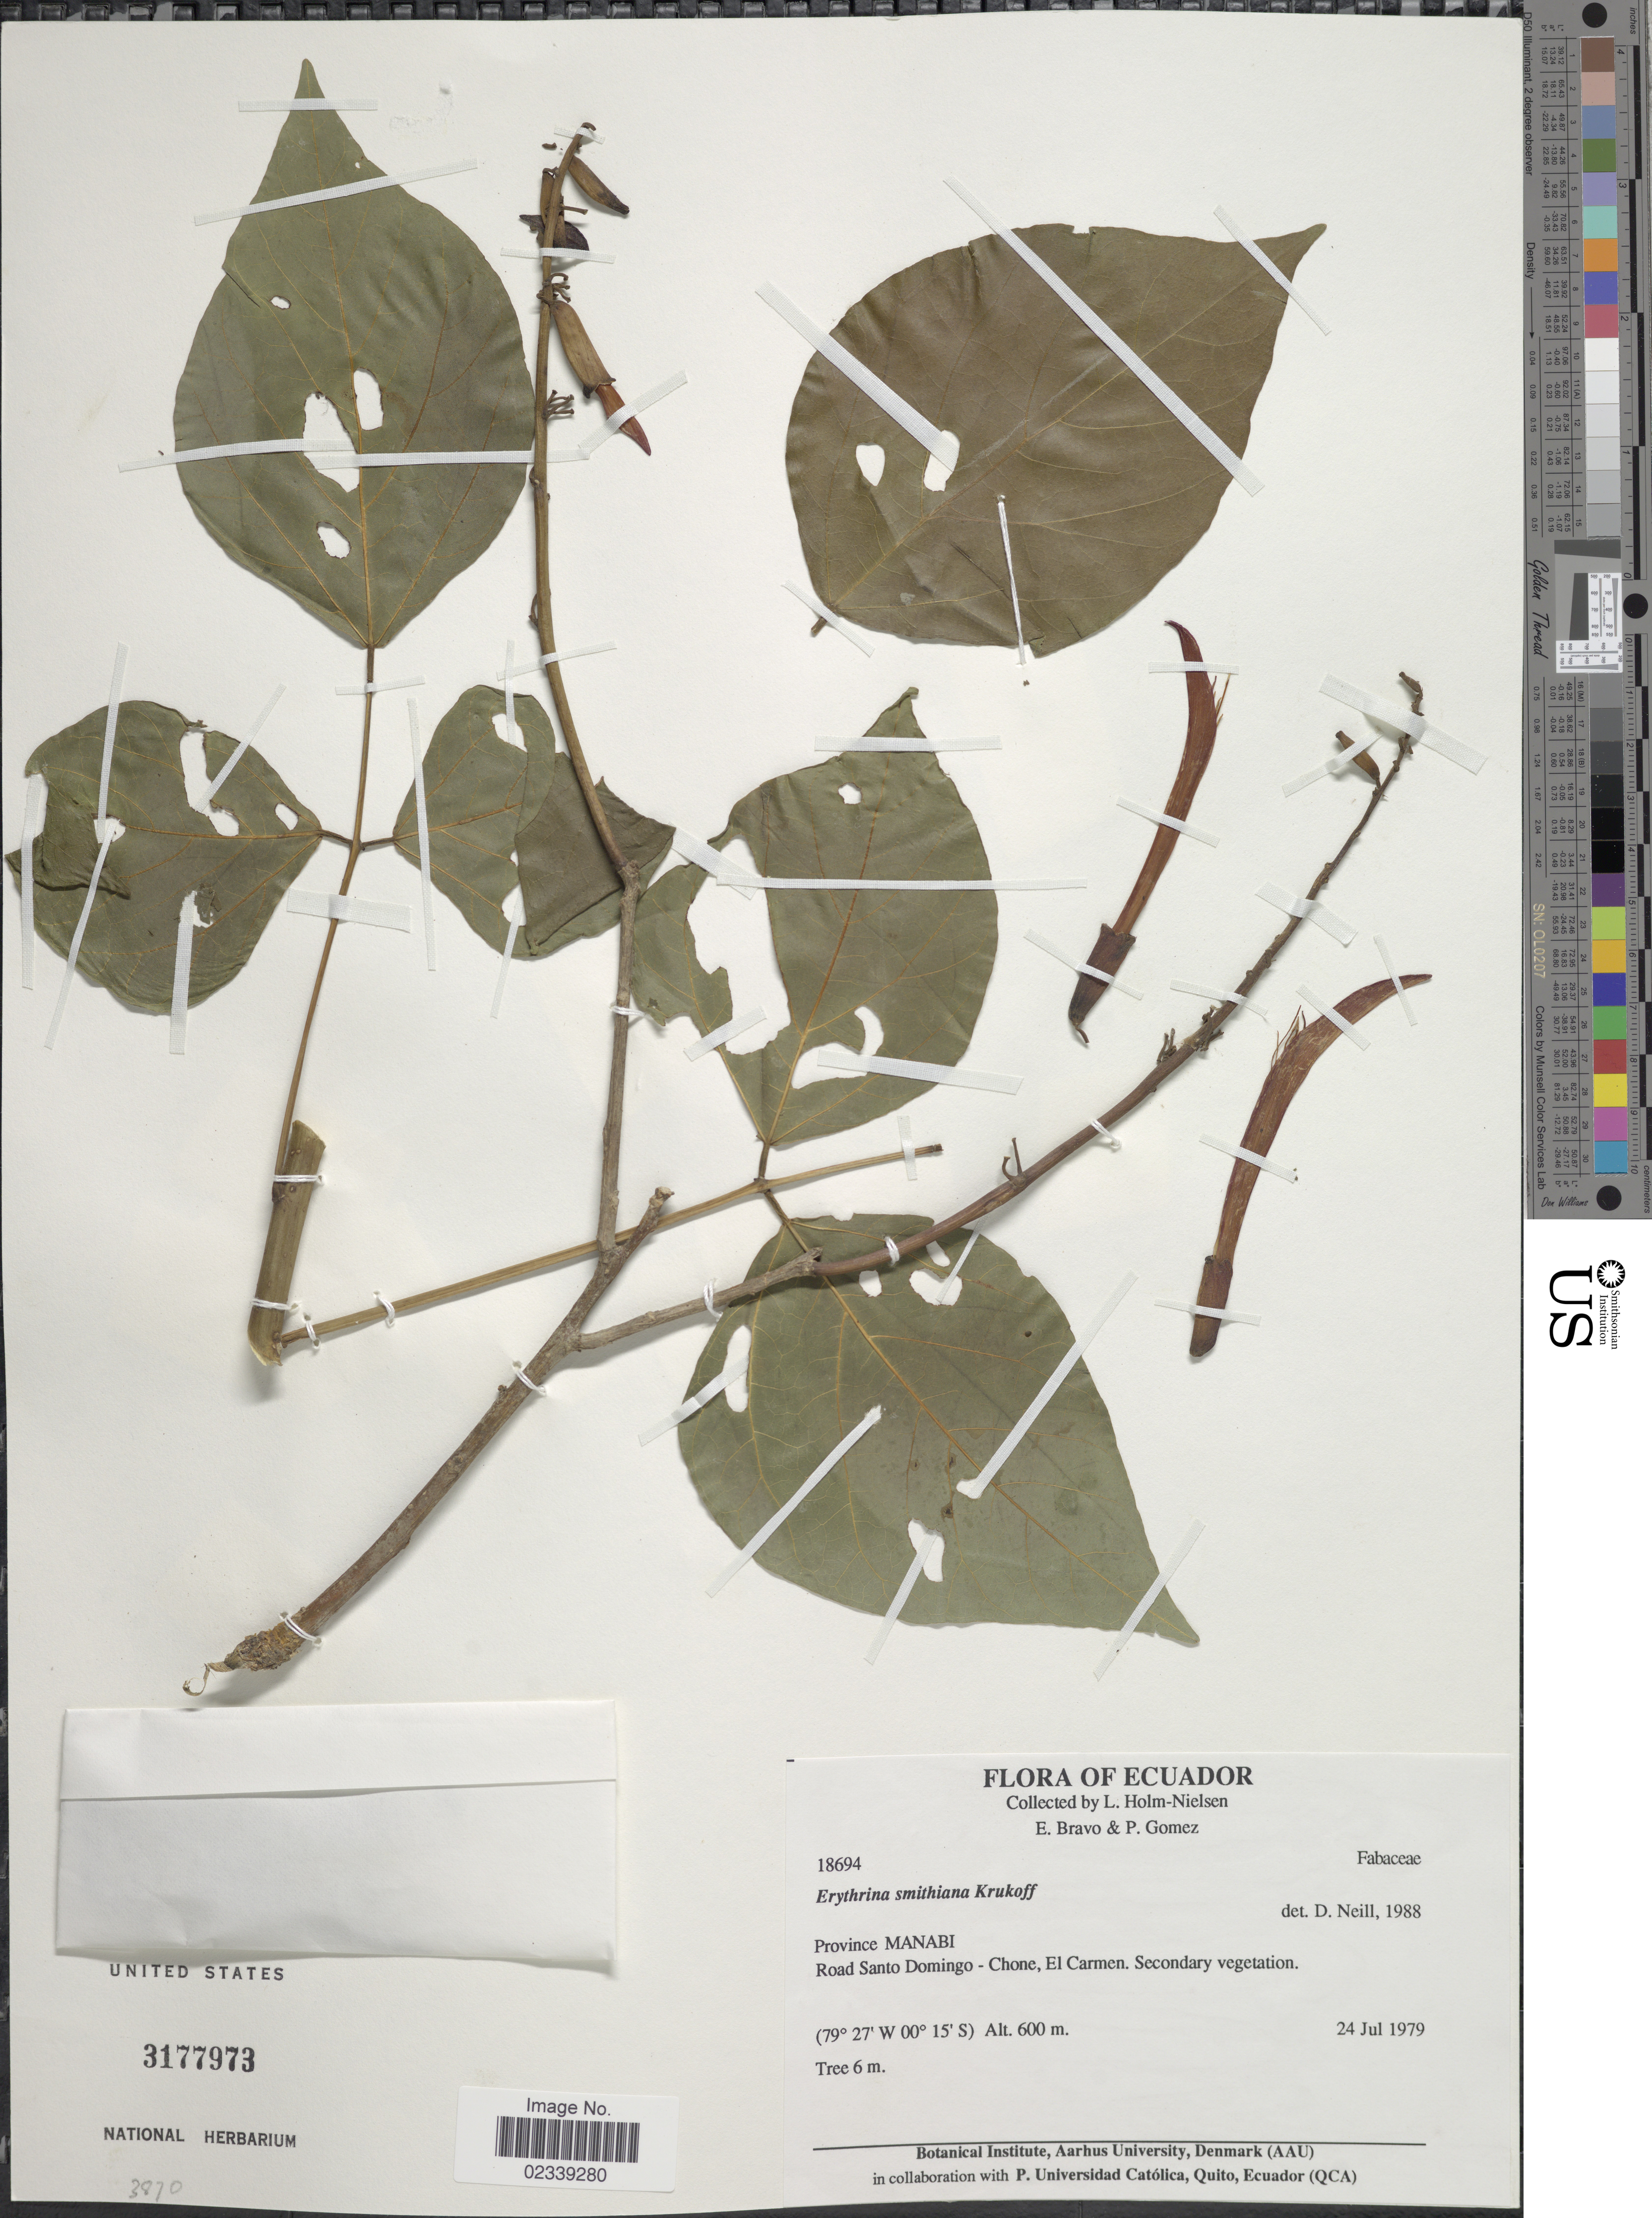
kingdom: Plantae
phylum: Tracheophyta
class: Magnoliopsida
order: Fabales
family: Fabaceae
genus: Erythrina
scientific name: Erythrina smithiana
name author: Krukoff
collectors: L. Holm-Nielsen, E. Bravo & P. Gomez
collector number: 18694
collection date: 1979-07-24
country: Ecuador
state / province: Manabí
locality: Road Santo Domingo-Chone, El Carmen, secondary vegetation.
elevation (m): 600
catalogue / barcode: US 3177973